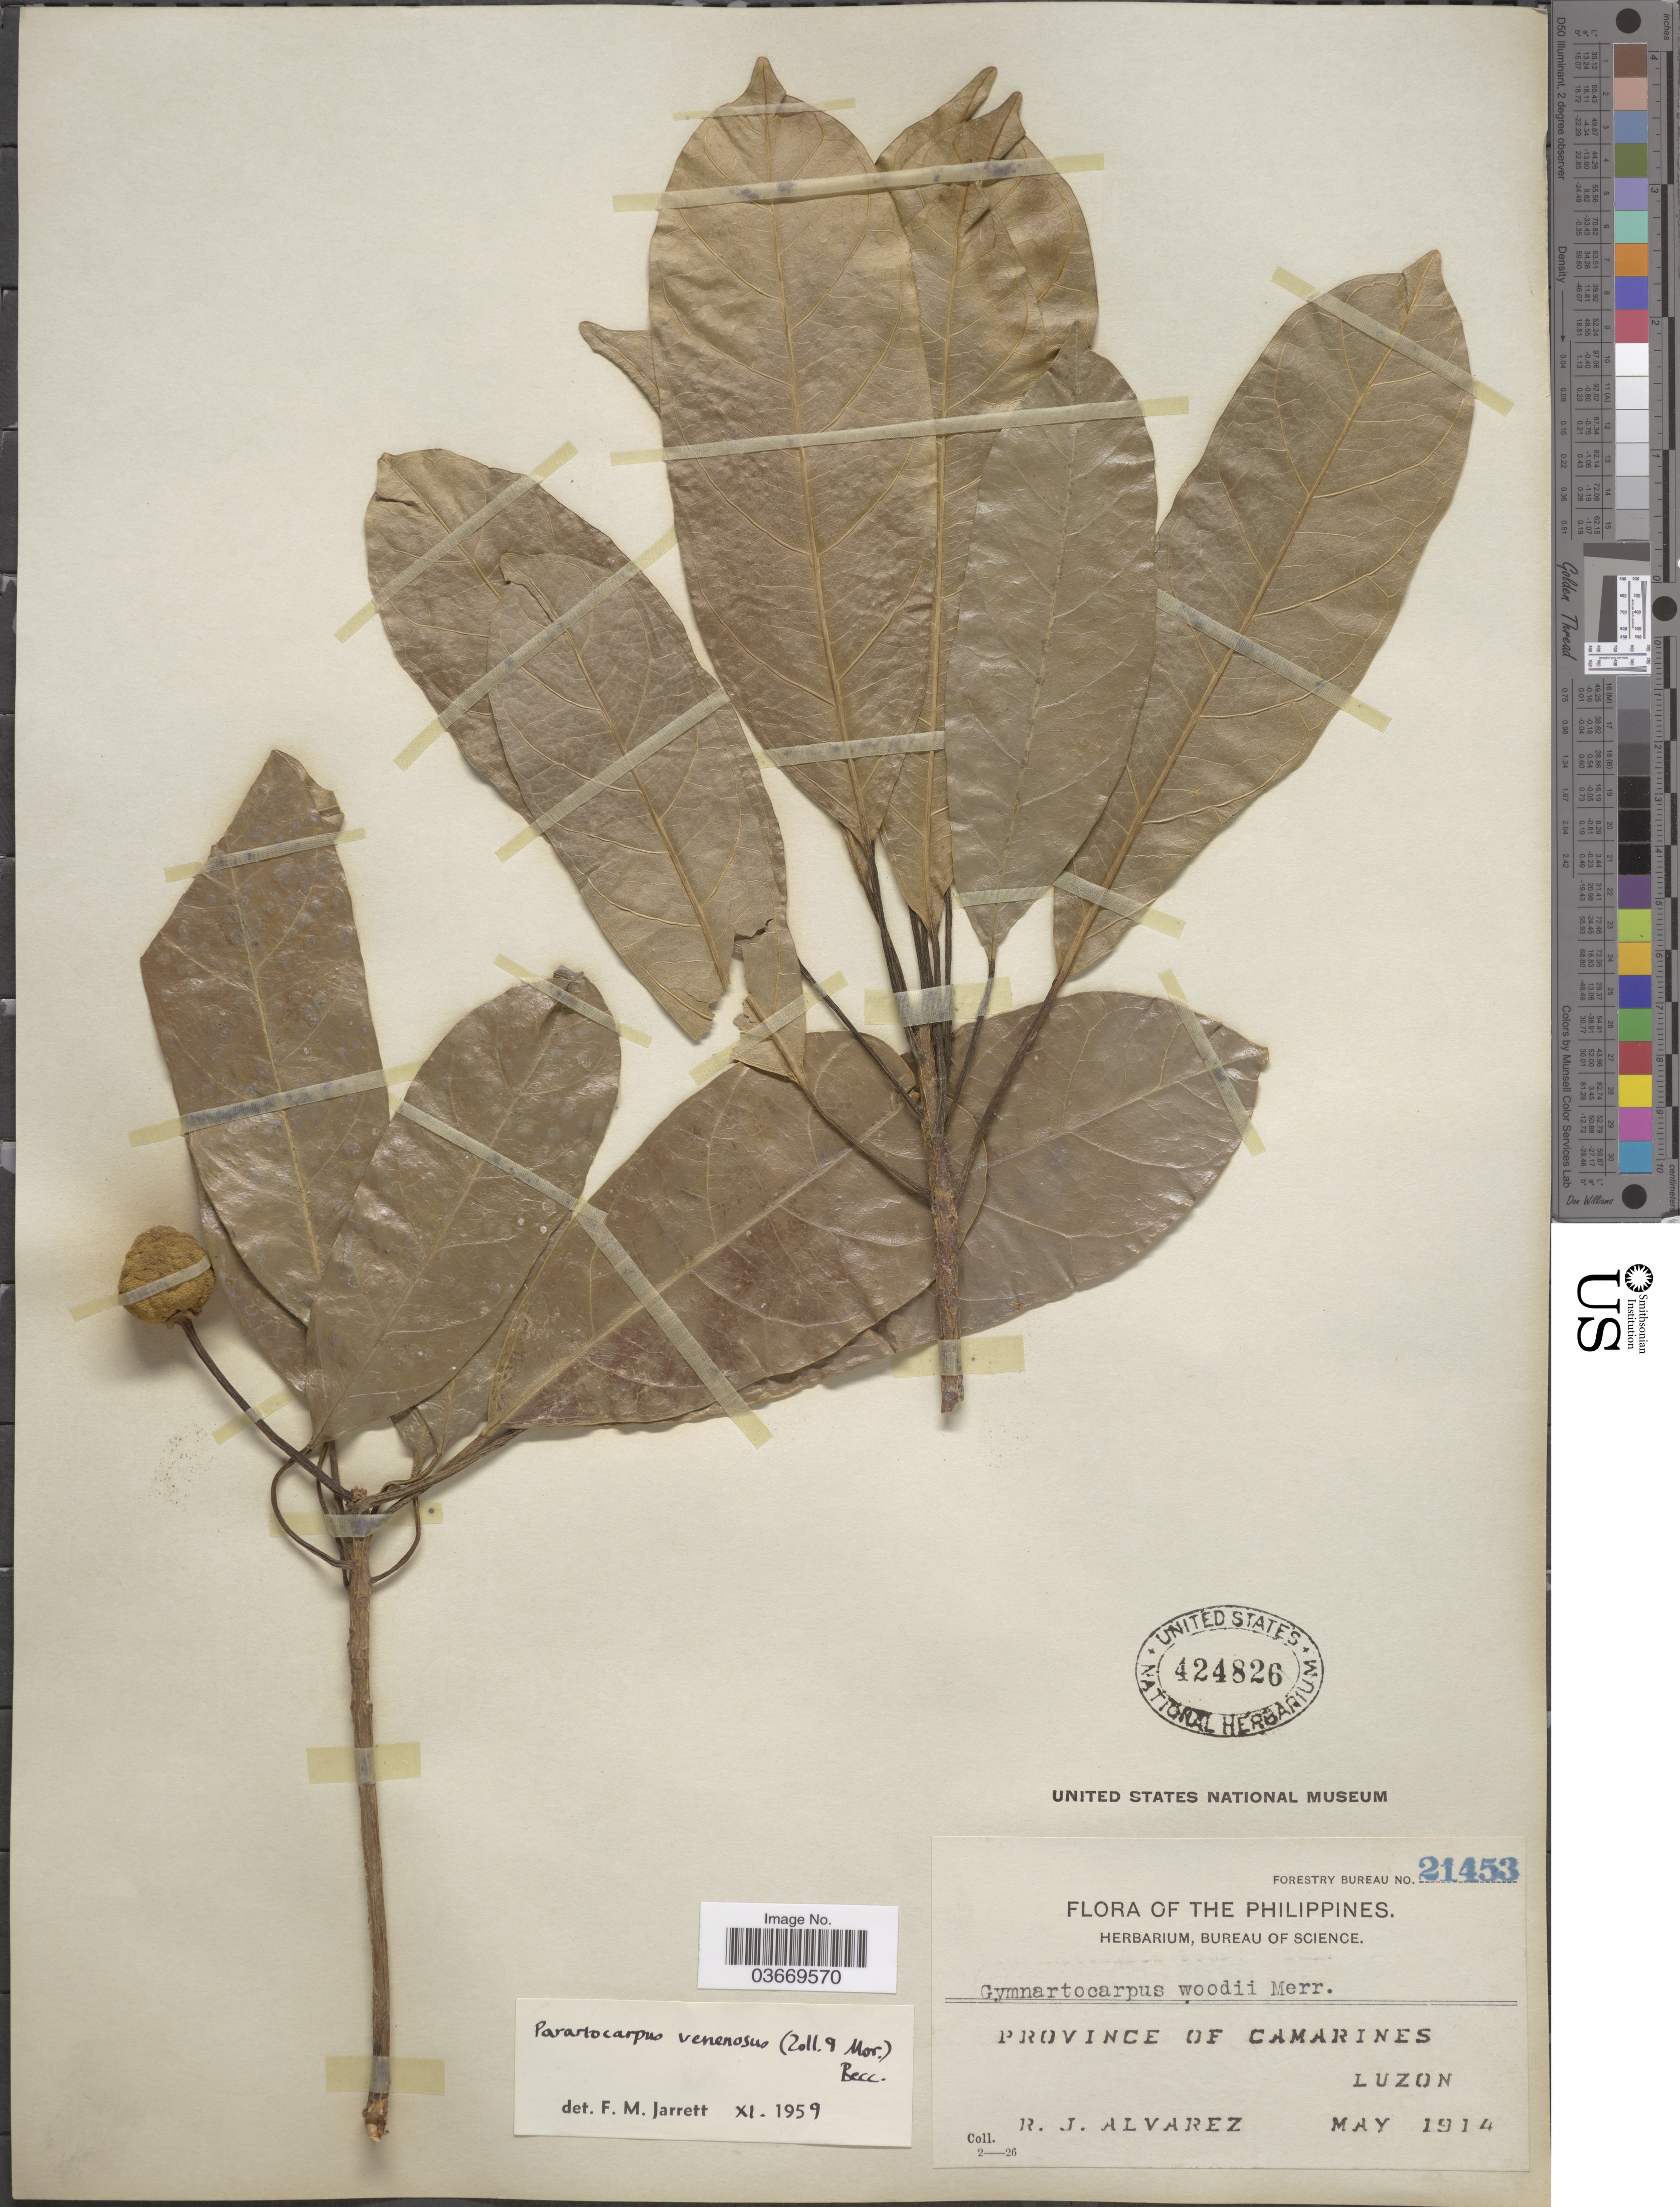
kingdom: Plantae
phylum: Tracheophyta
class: Magnoliopsida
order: Rosales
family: Moraceae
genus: Parartocarpus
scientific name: Parartocarpus venenosus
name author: (Zoll. & Moritzi) Becc.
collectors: R. Alvarez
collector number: Forestry Bureau 21453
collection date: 1914-05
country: Philippines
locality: Province of Camarines. Luzon.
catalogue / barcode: US 424826